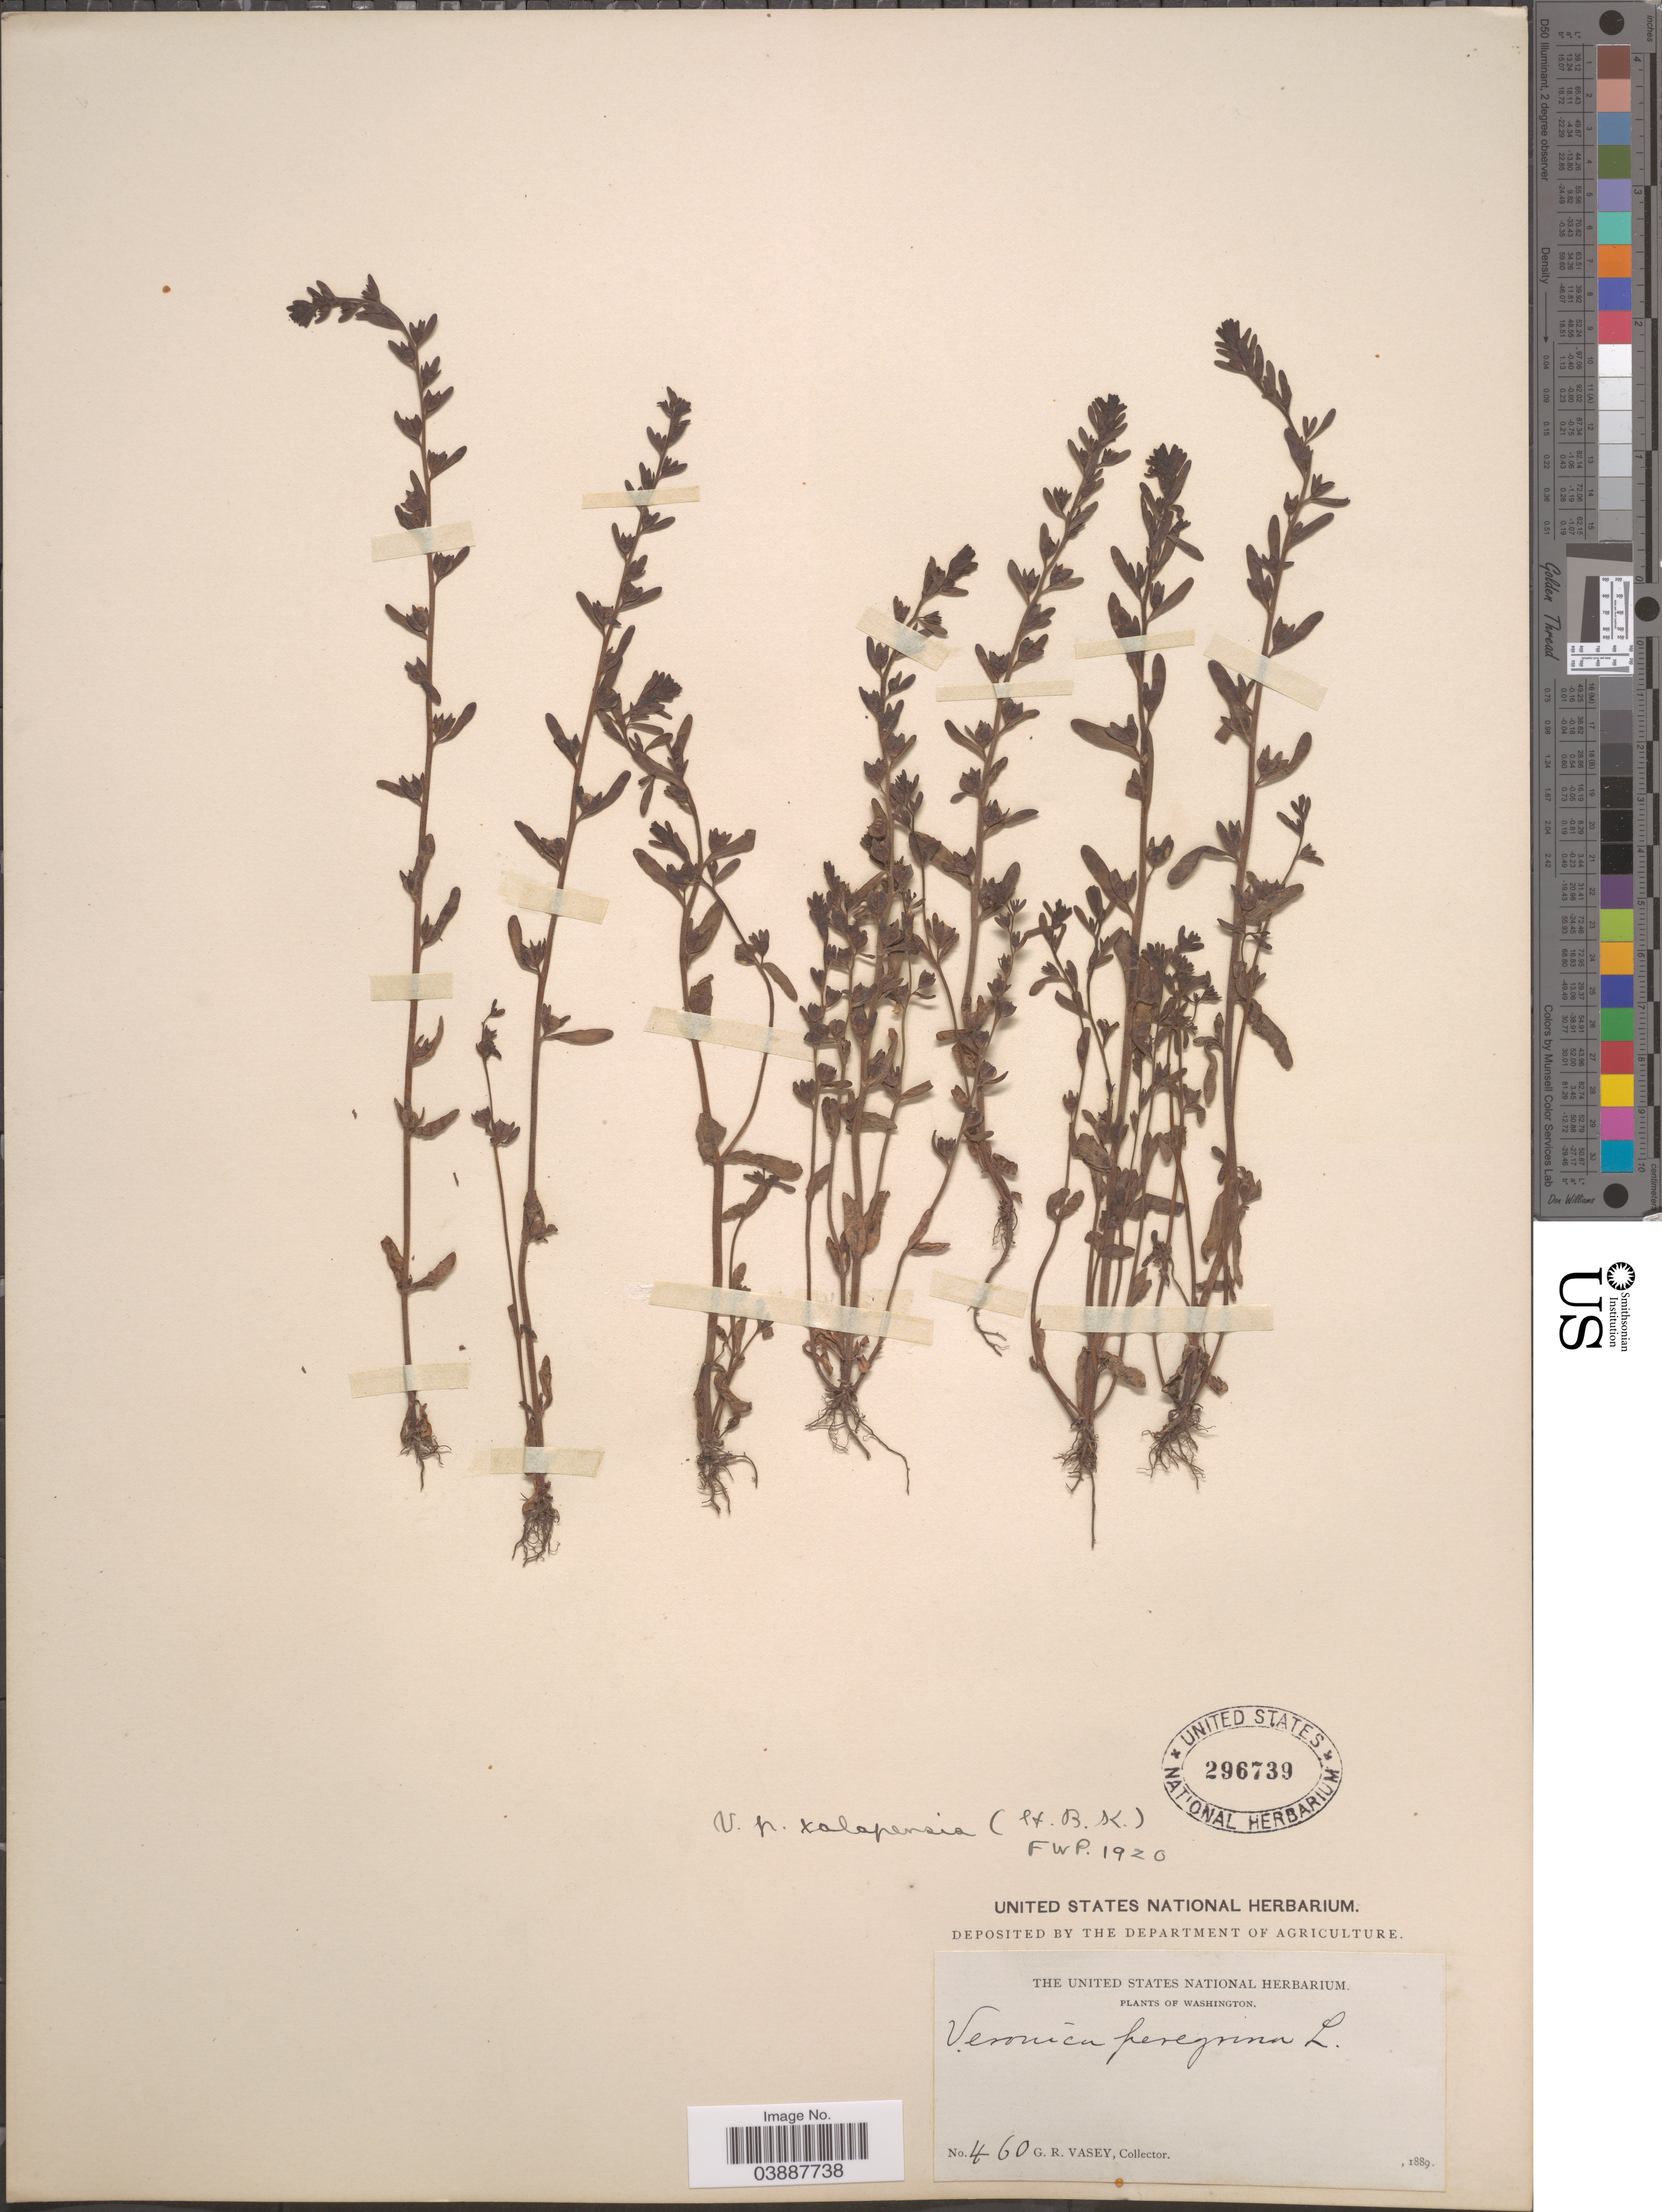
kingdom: Plantae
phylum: Tracheophyta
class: Magnoliopsida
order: Lamiales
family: Plantaginaceae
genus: Veronica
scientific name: Veronica peregrina var. xalapensis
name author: Kunth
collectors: G. R. Vasey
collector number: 460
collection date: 1889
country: United States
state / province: Washington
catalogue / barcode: US 296739